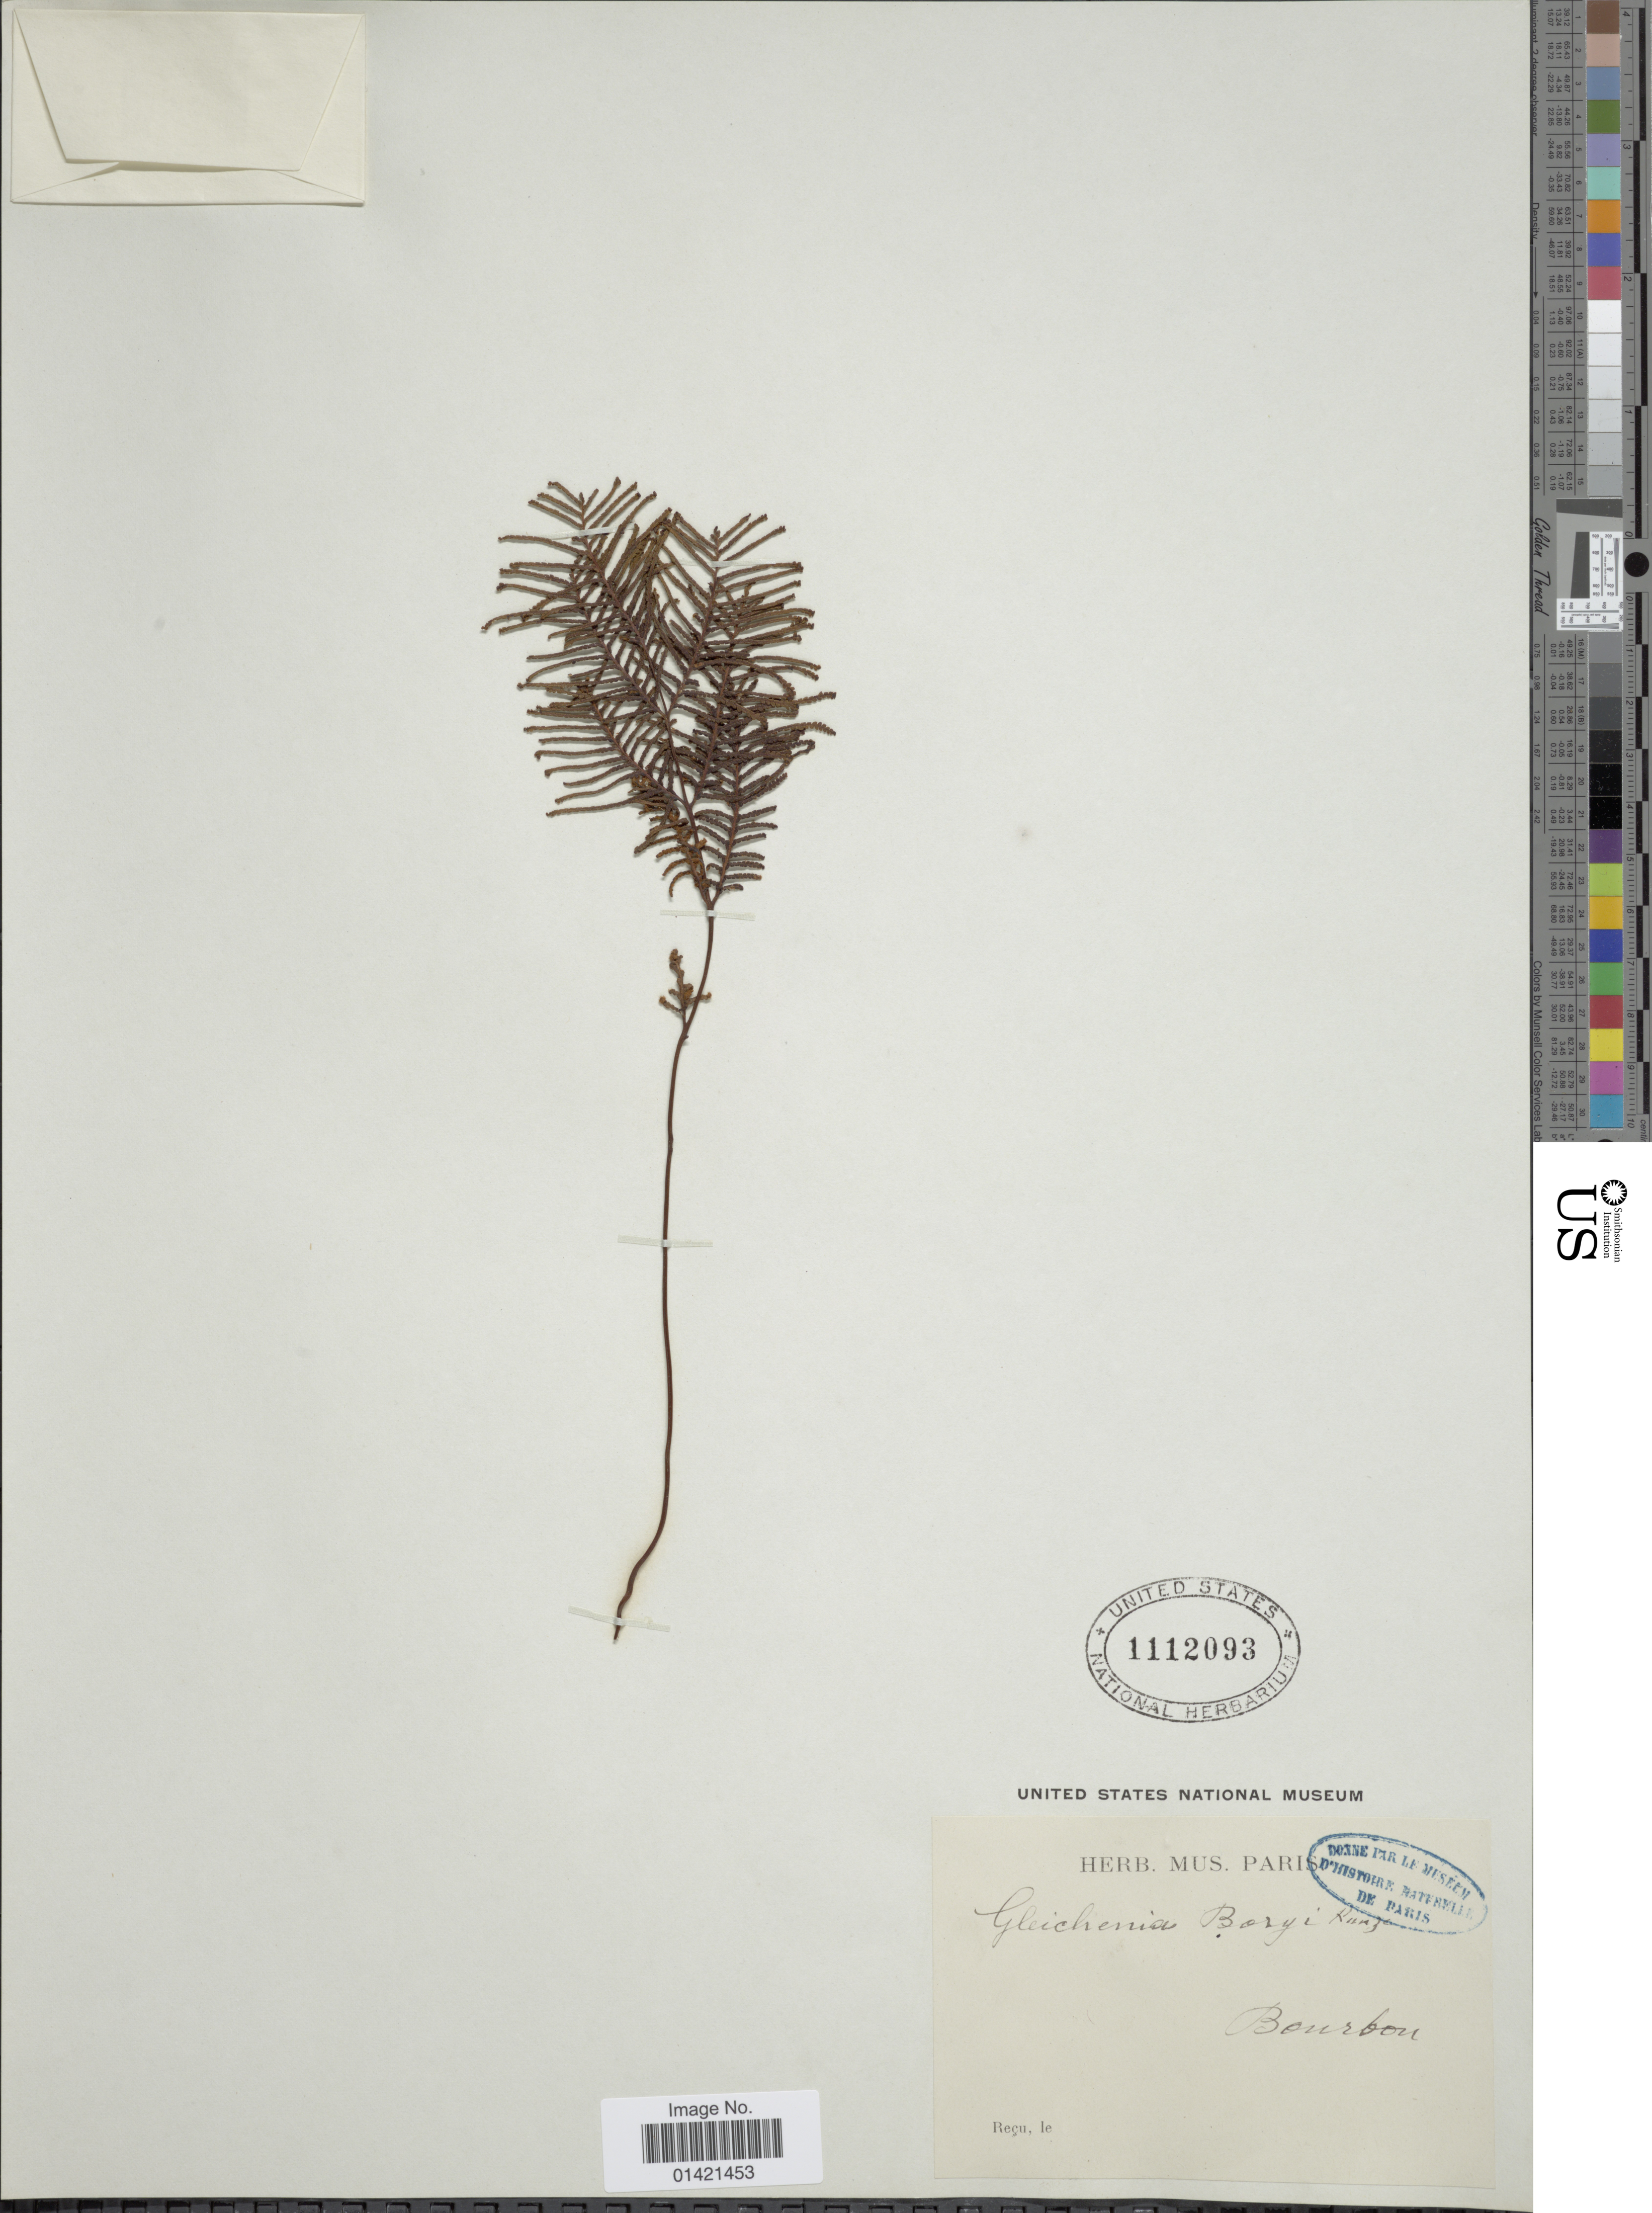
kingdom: Plantae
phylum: Tracheophyta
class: Polypodiopsida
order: Gleicheniales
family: Gleicheniaceae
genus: Gleichenia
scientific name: Gleichenia boryi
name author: Kunze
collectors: ex herb. Mus. Paris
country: Reunion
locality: Bourbon.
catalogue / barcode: US 1112093